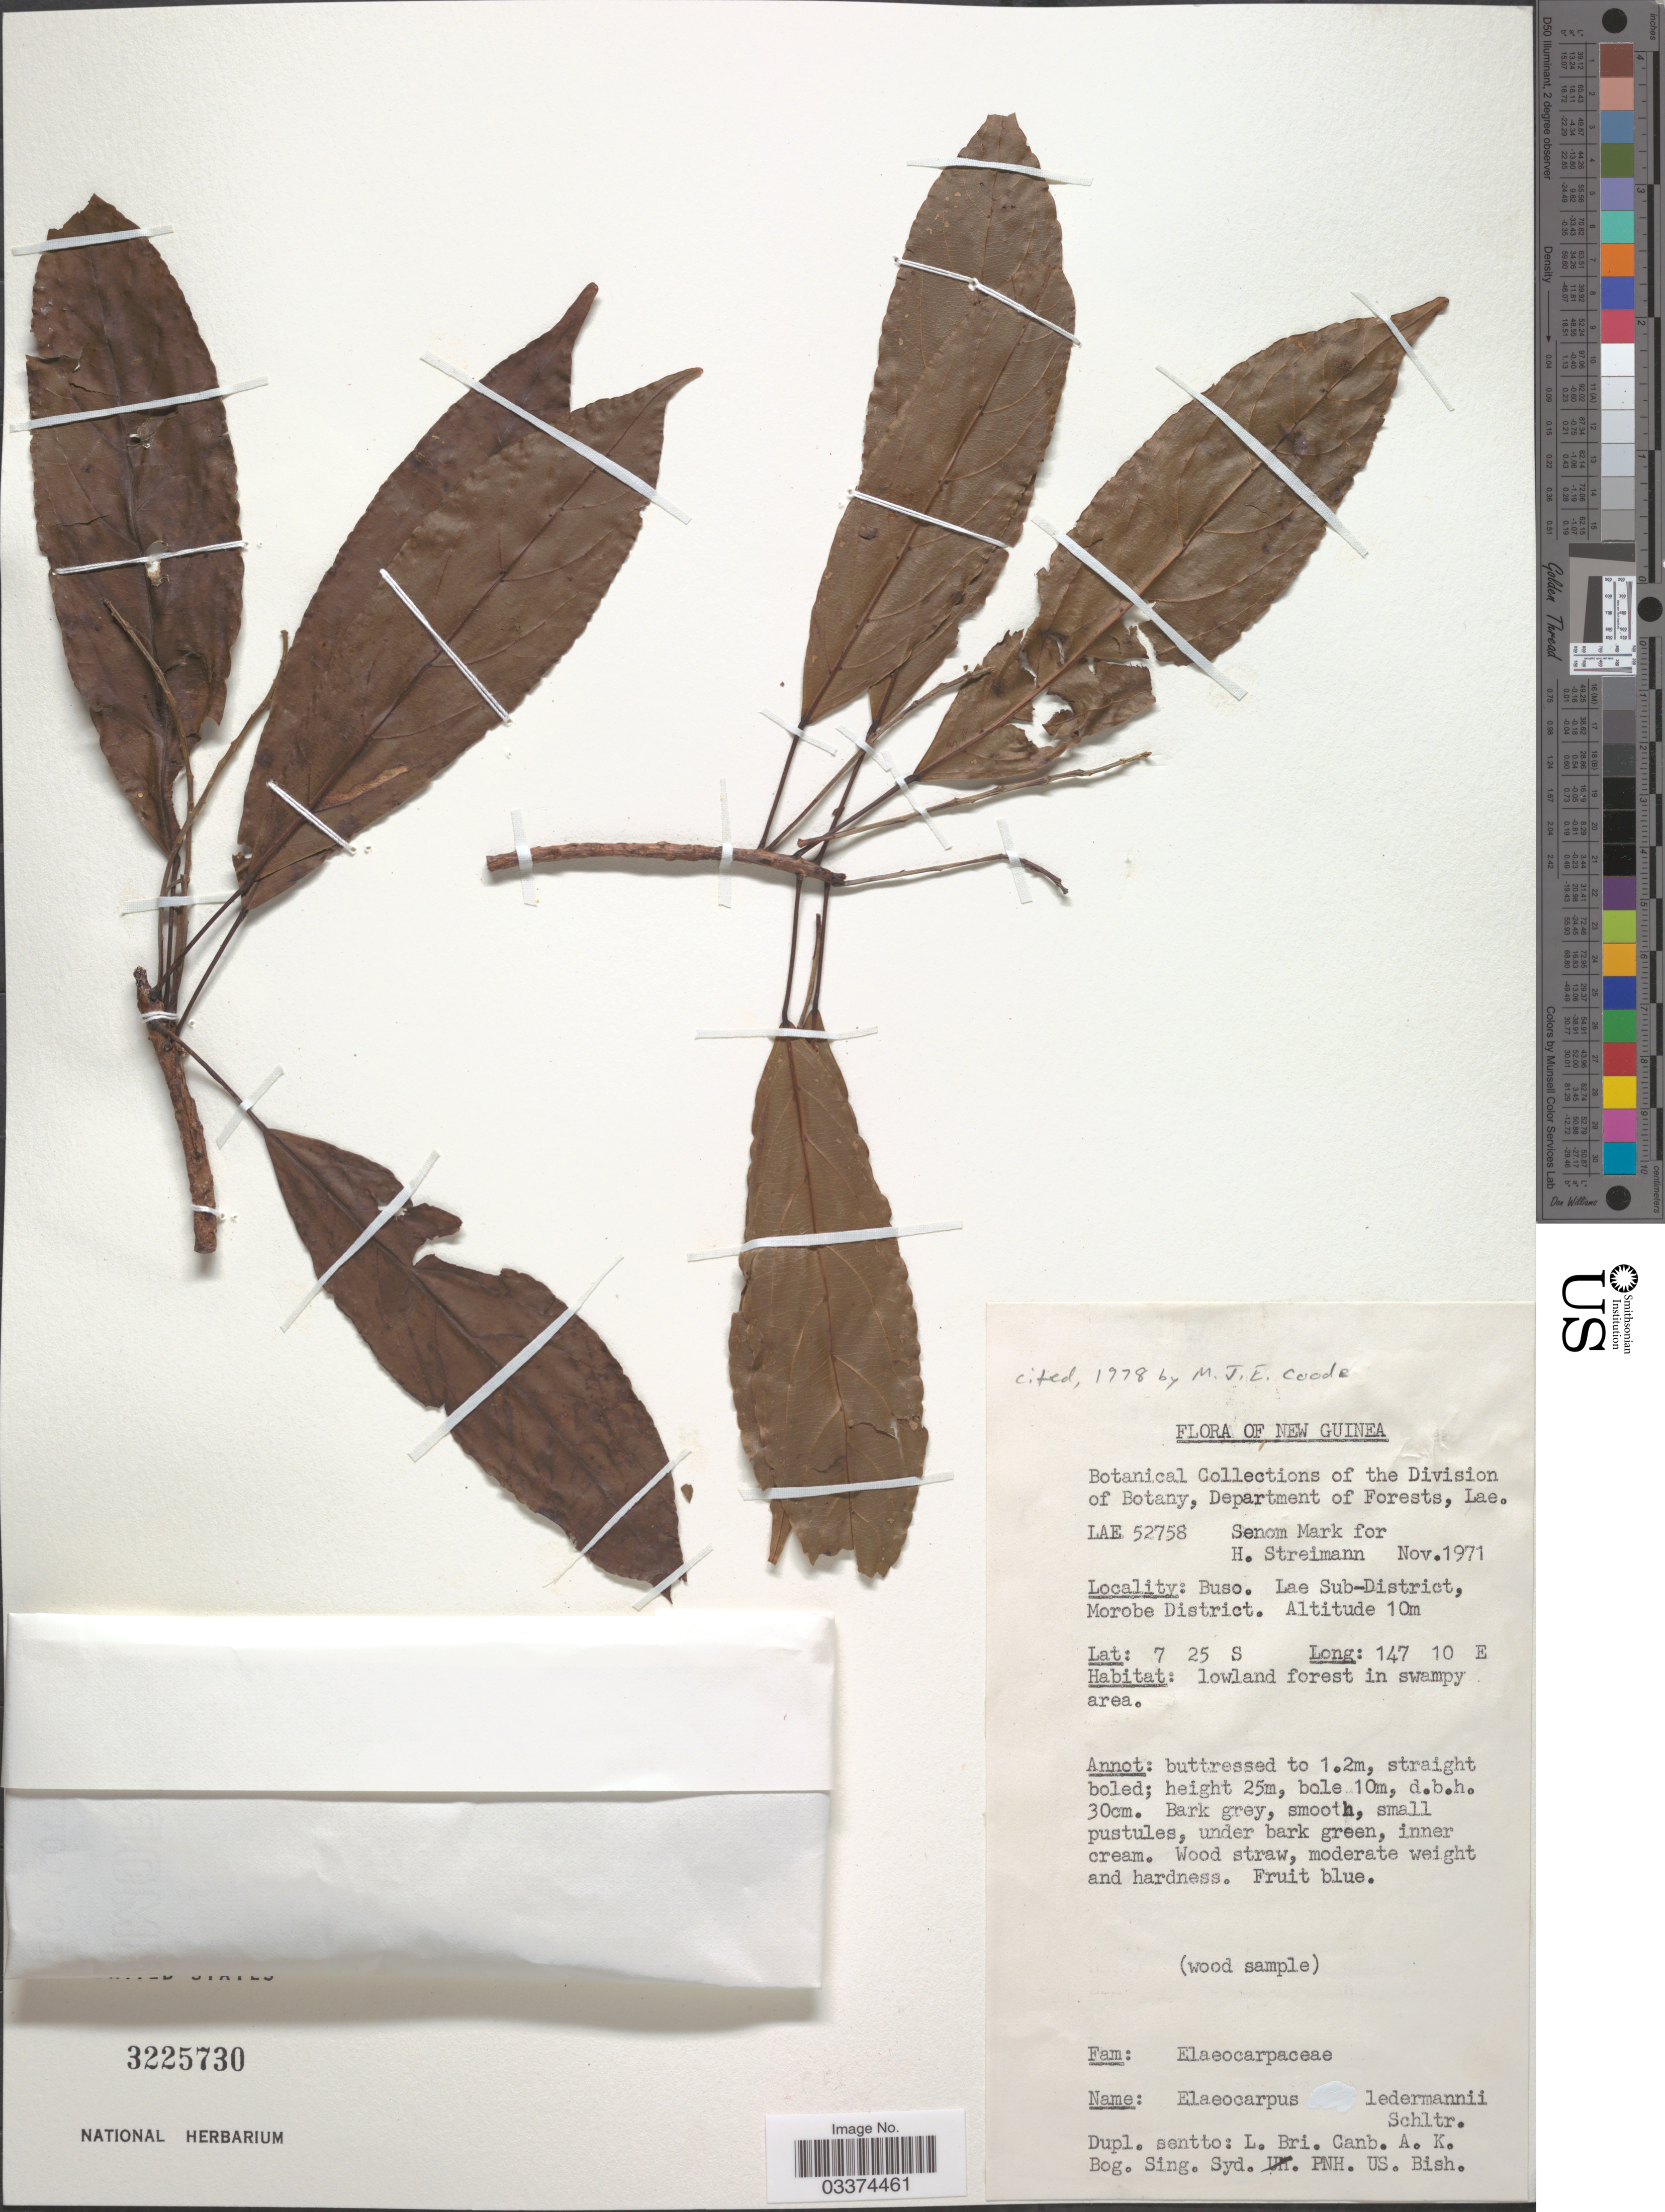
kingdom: Plantae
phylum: Tracheophyta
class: Magnoliopsida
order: Oxalidales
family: Elaeocarpaceae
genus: Elaeocarpus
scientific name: Elaeocarpus ledermannii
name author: Schltr.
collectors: S. Mark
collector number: LAE52758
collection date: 1971-11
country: Papua New Guinea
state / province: Morobe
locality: New Guinea, Buso. Lae Sub-District, Morobe District.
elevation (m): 10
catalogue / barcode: US 3225730